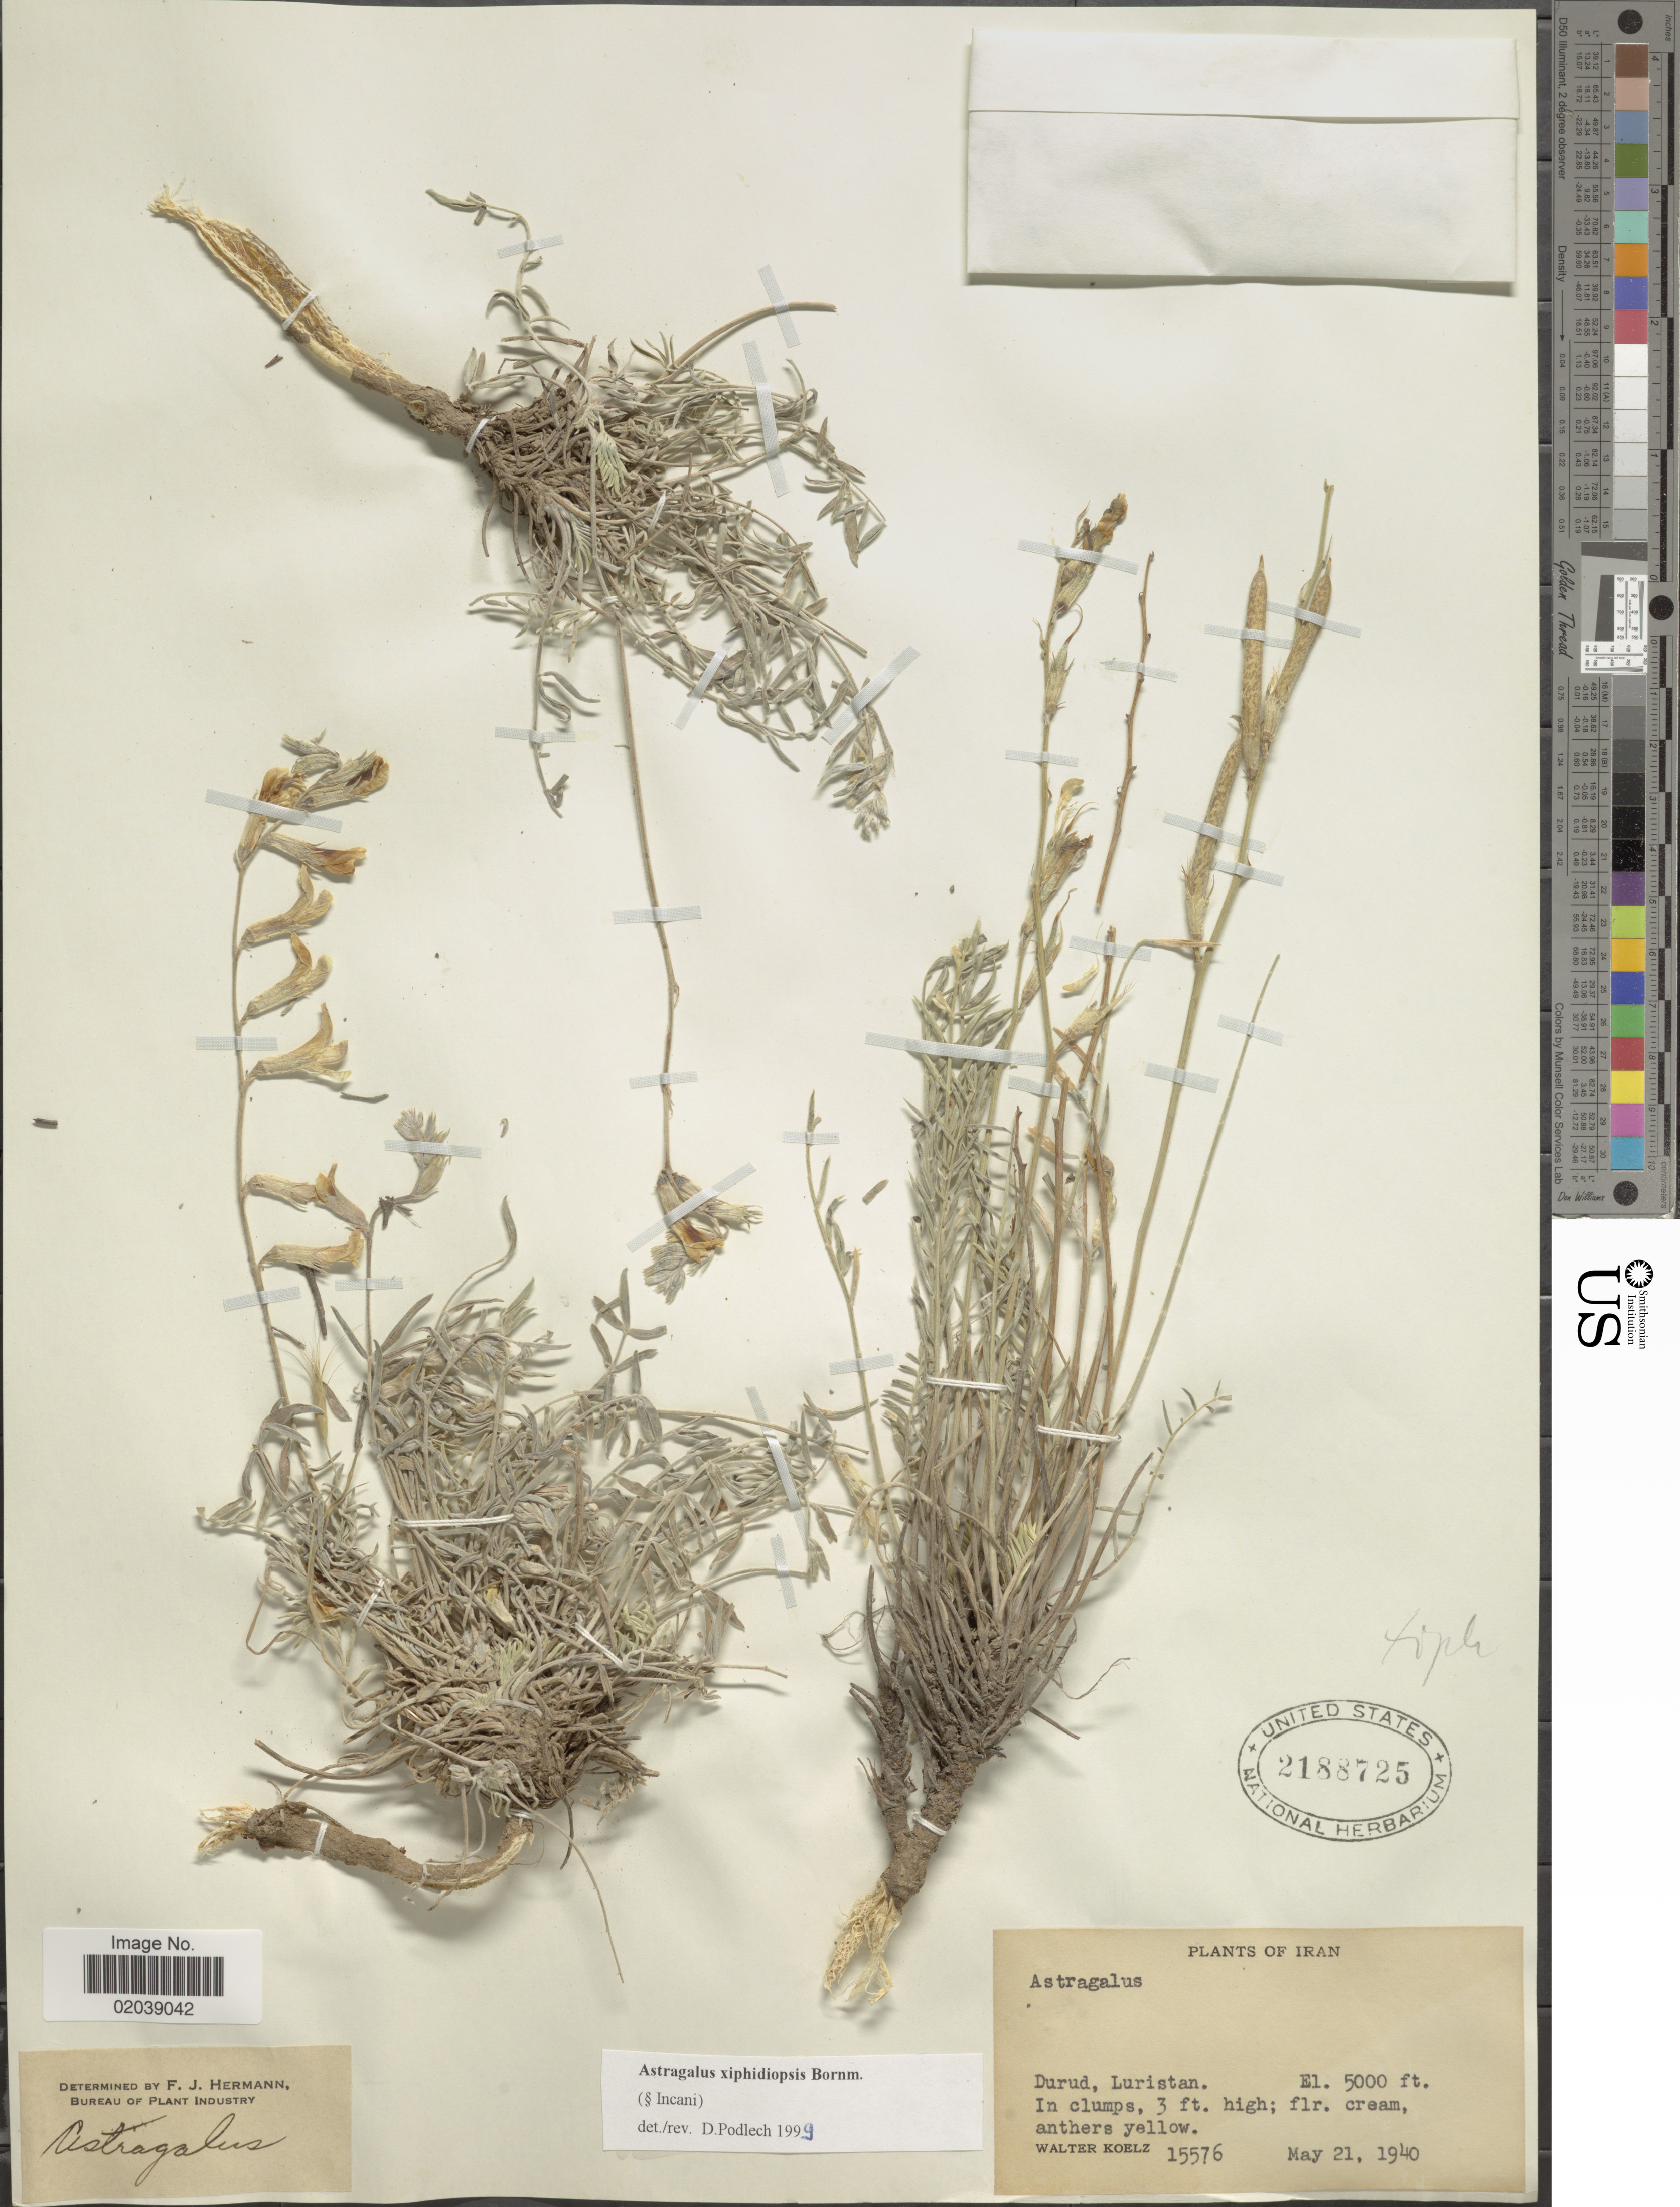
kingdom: Plantae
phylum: Tracheophyta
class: Magnoliopsida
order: Fabales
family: Fabaceae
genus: Astragalus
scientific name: Astragalus xiphidiopsis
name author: Bornm.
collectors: W. N. Koelz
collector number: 15576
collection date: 1940-05-21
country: Iran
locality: Durud, Luristan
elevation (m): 1524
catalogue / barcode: US 2188725